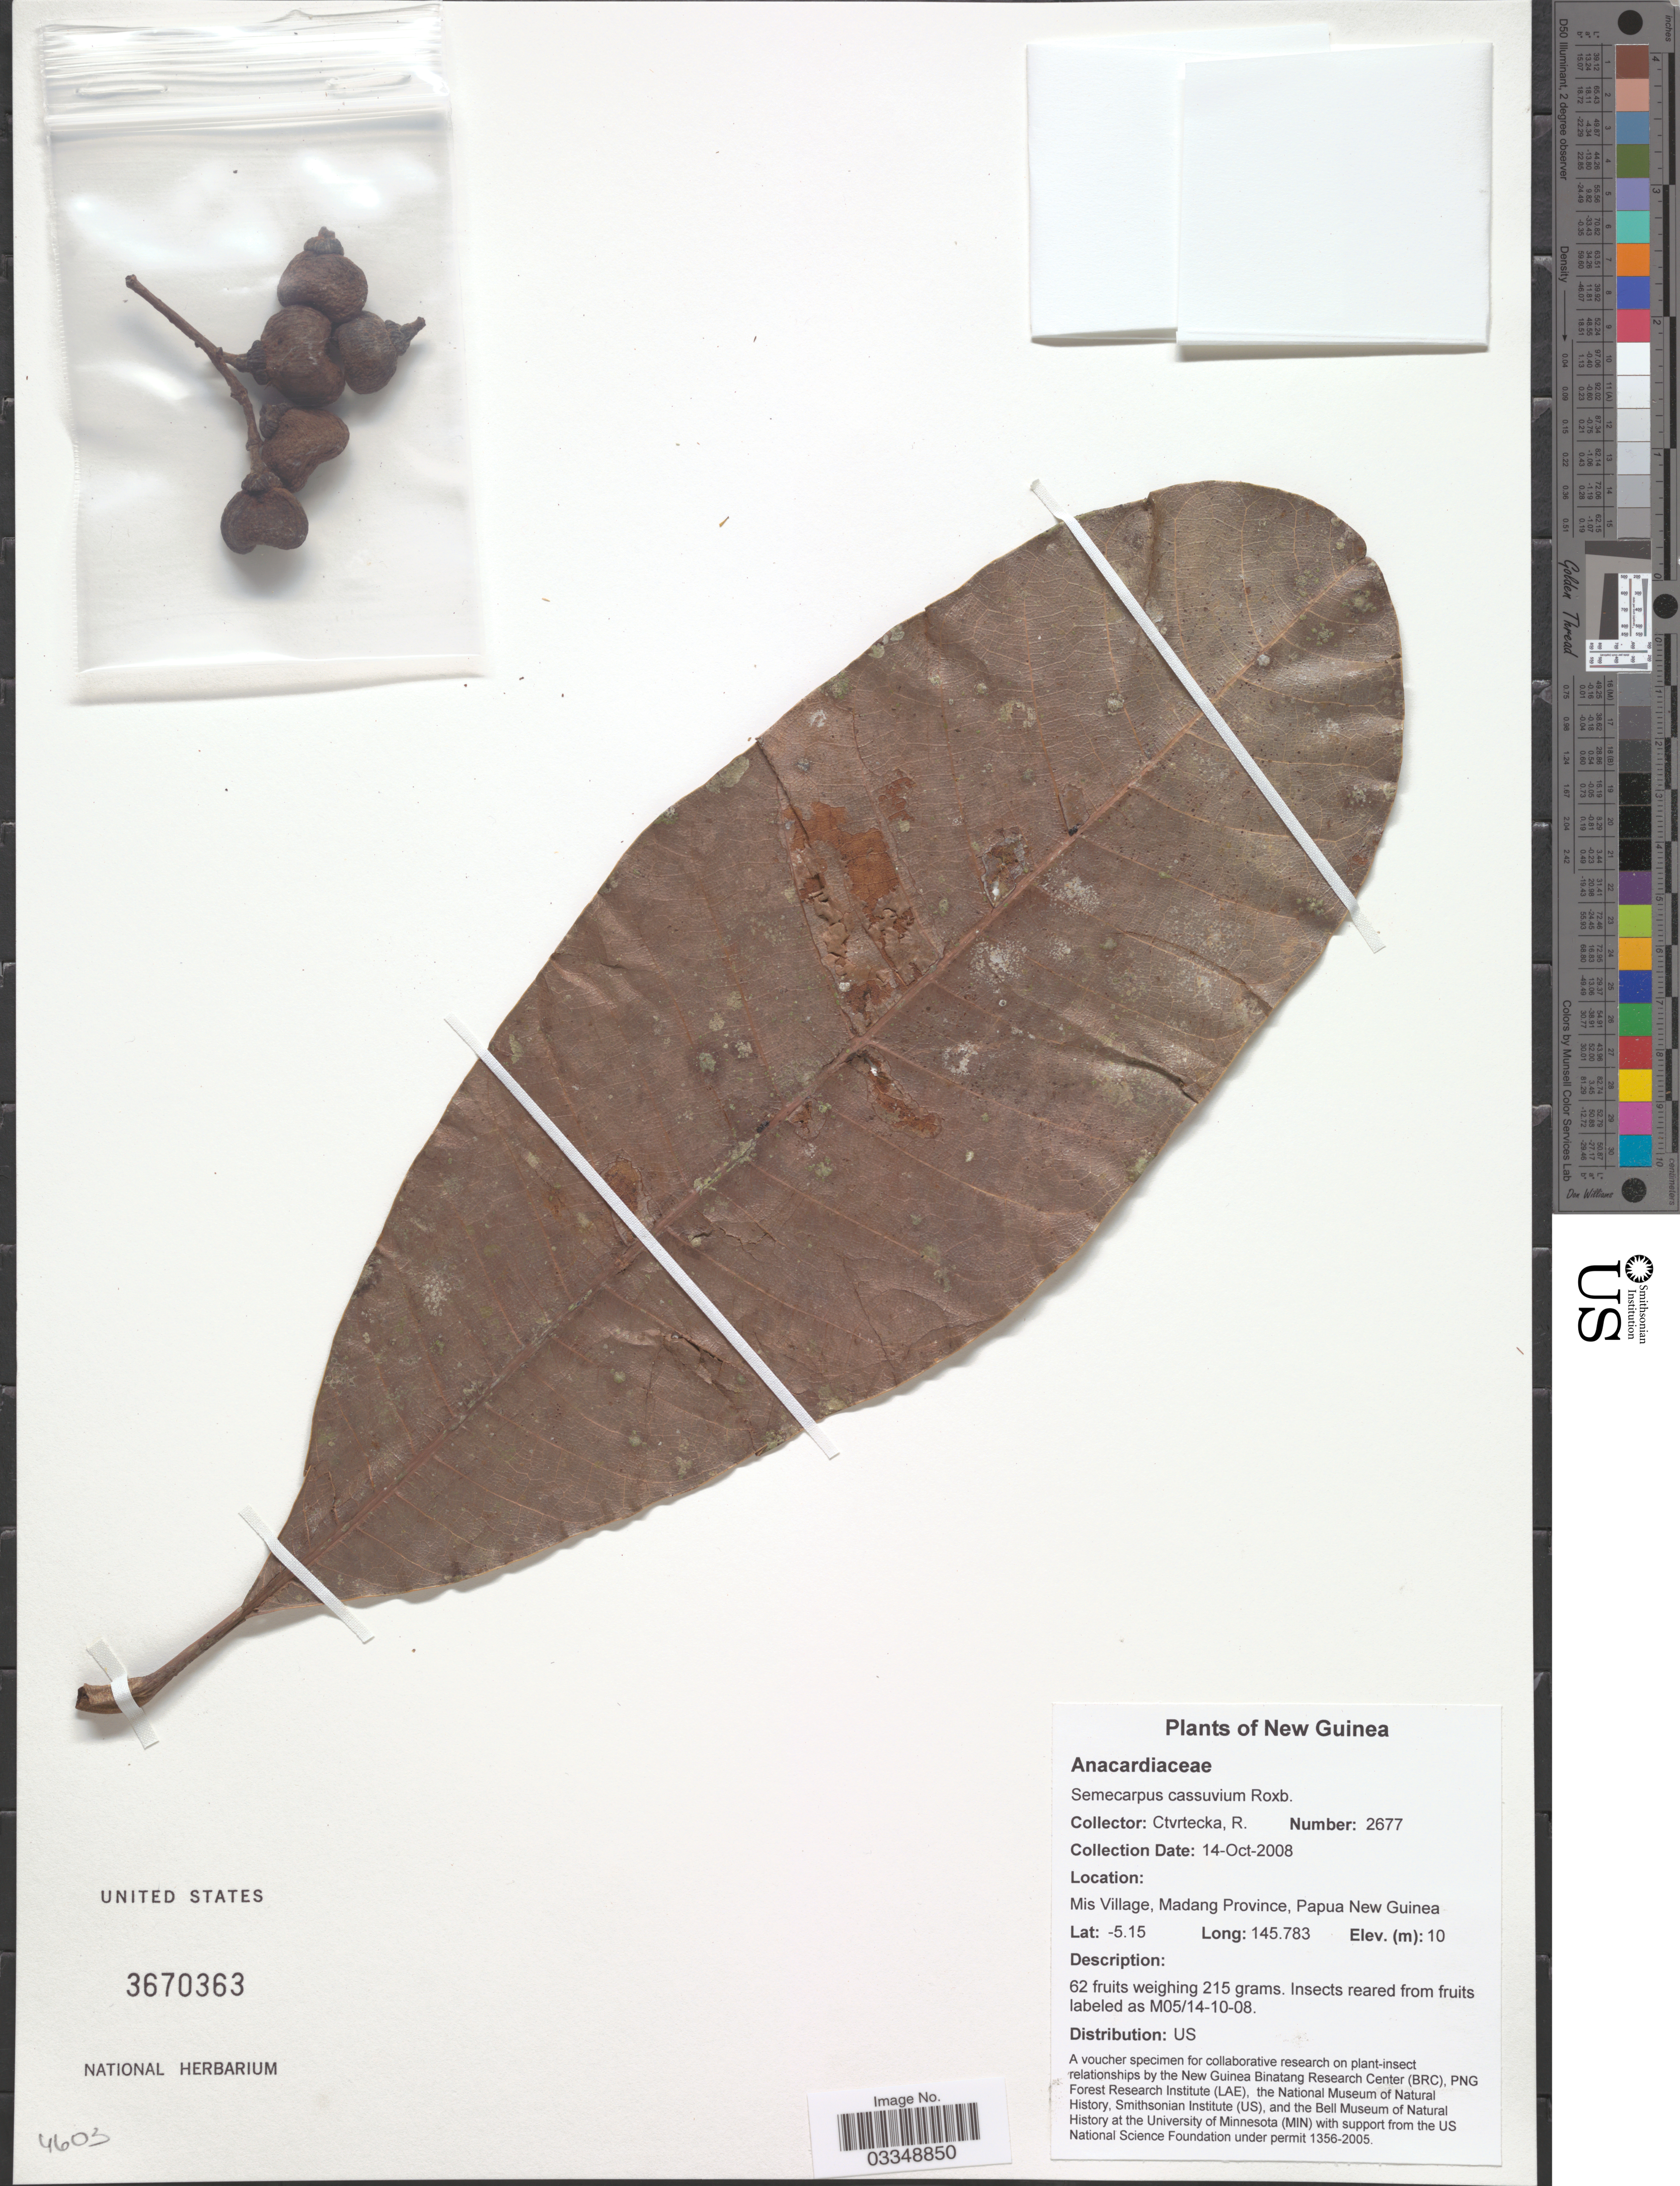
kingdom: Plantae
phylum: Tracheophyta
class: Magnoliopsida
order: Sapindales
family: Anacardiaceae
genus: Semecarpus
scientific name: Semecarpus cassuvium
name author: Roxb.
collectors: R. Ctvrtecka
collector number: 2677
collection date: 2008-10-14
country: Papua New Guinea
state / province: Madang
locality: New Guinea. Mis Village.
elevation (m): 10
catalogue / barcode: US 3670363